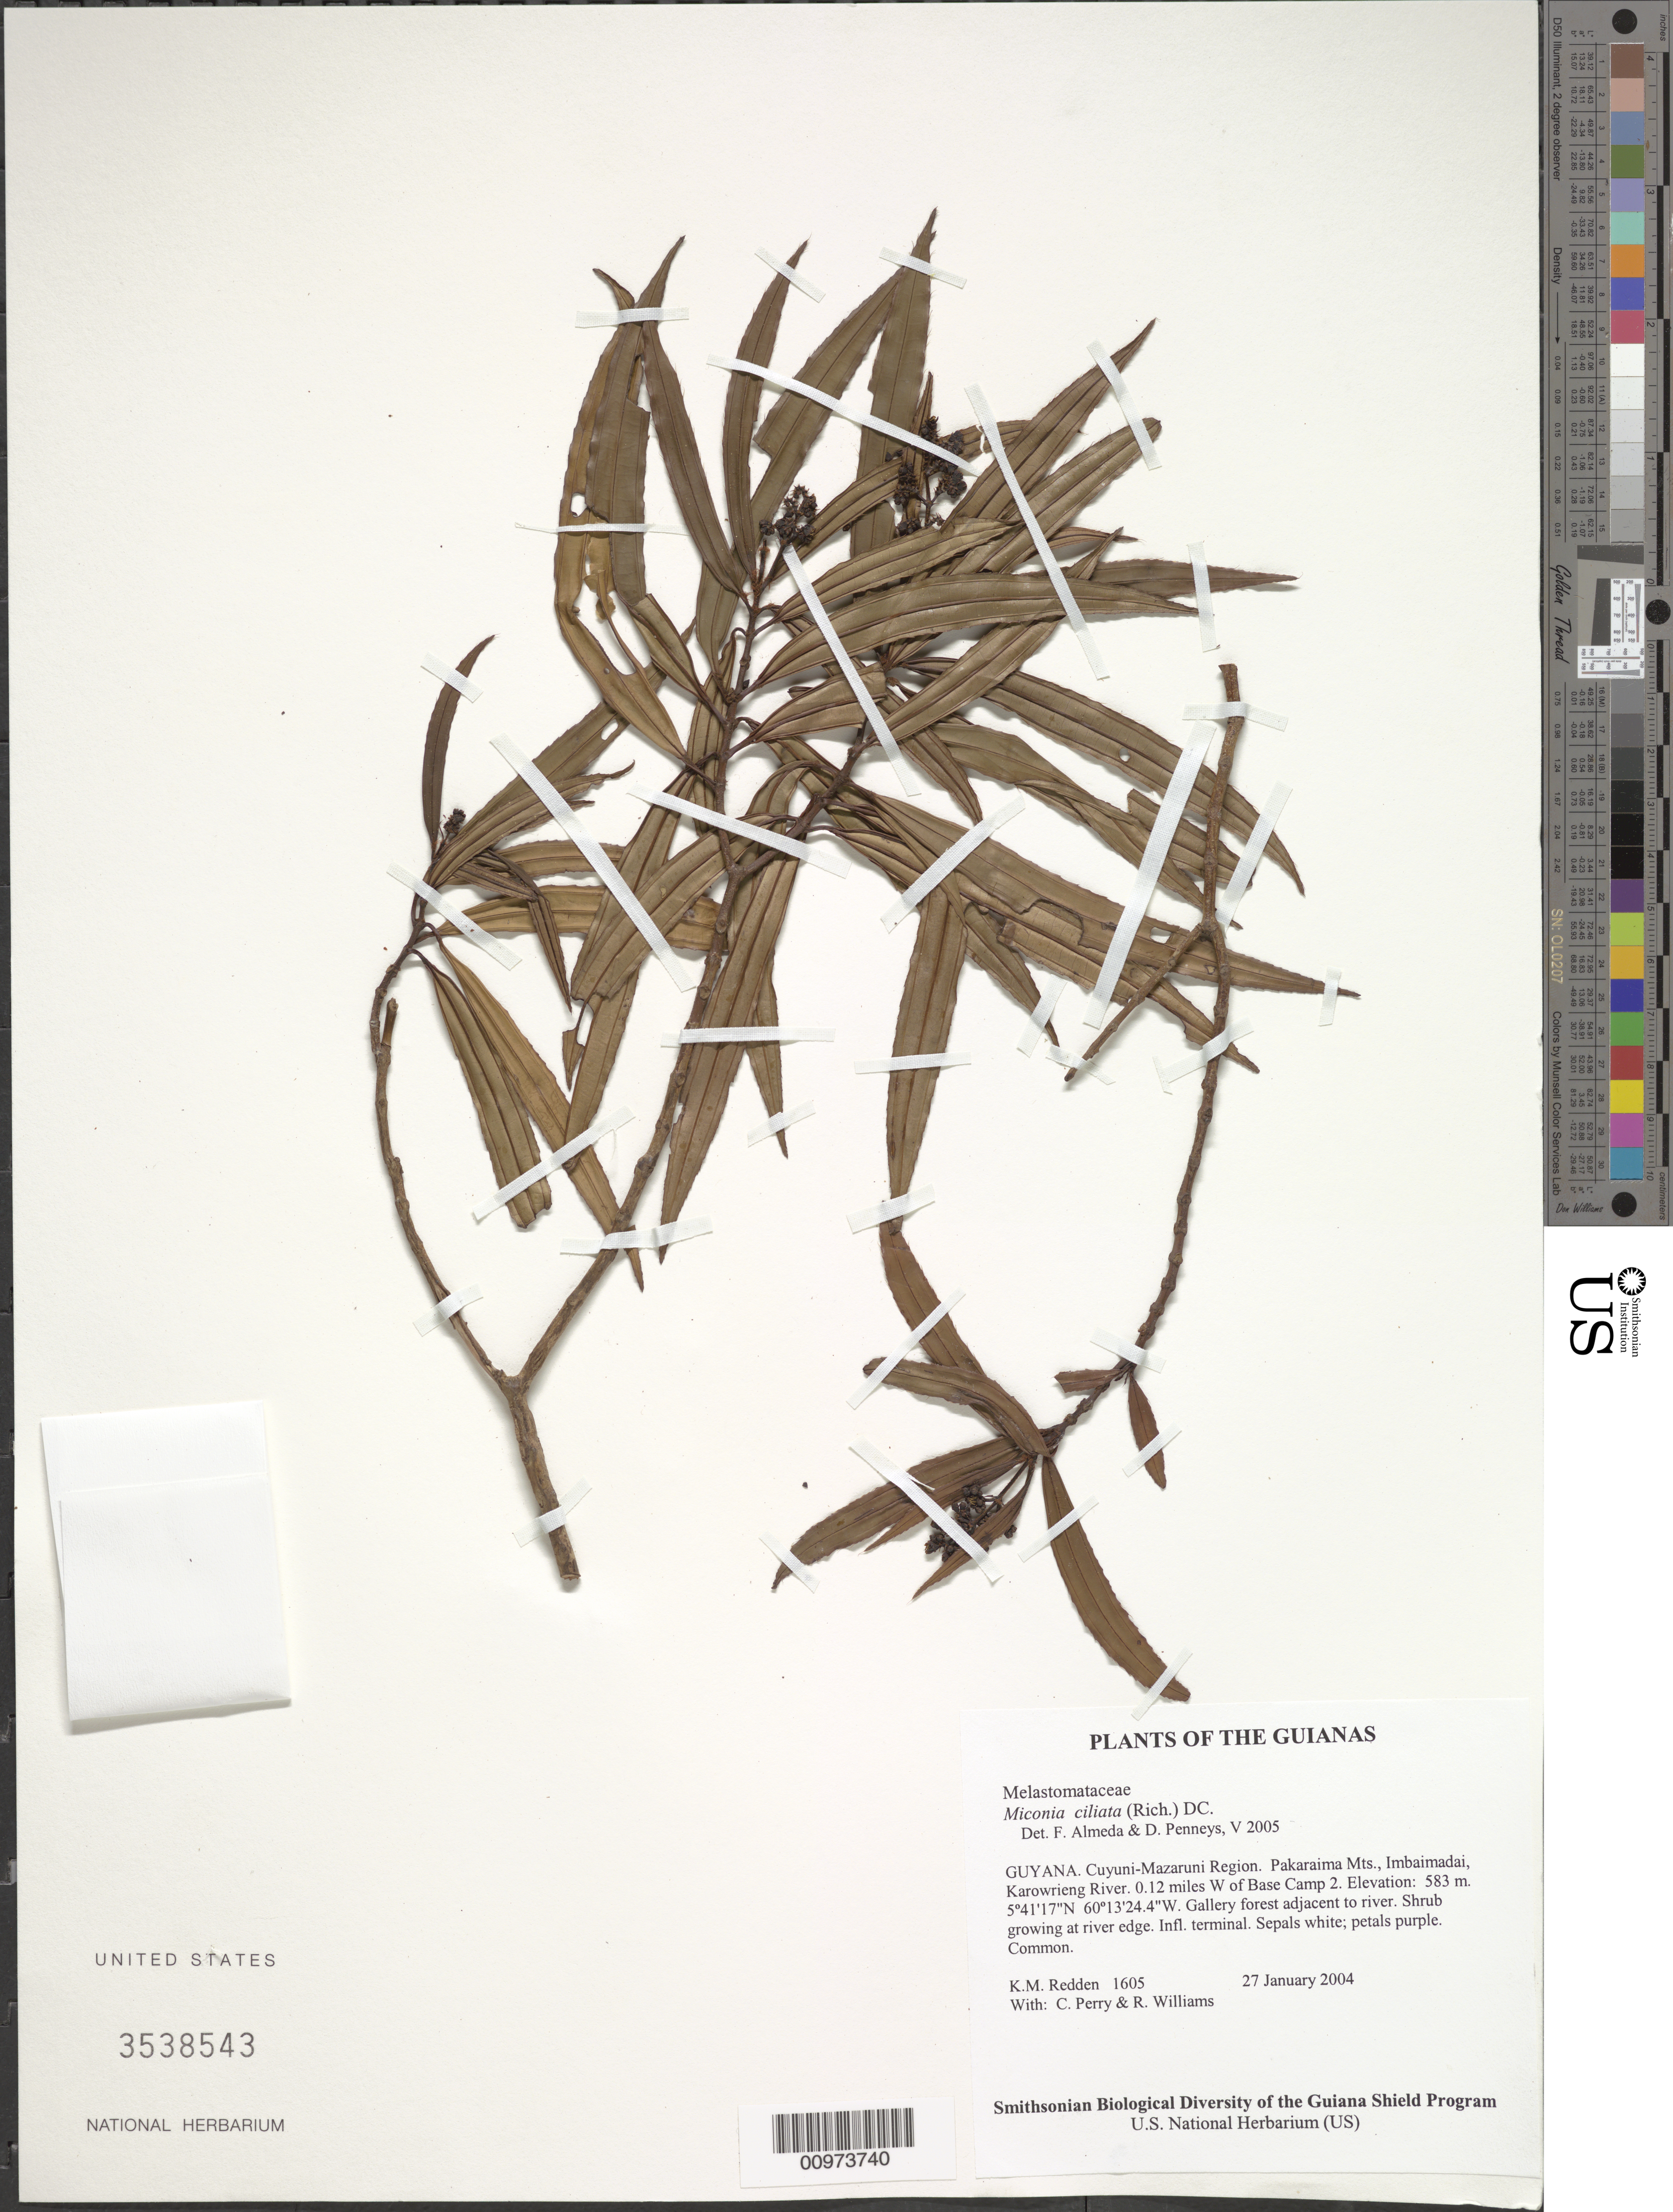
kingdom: Plantae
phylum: Tracheophyta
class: Magnoliopsida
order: Myrtales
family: Melastomataceae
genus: Miconia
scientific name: Miconia ciliata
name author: (Rich.) DC.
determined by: Almeda, F.; Penneys, D. S.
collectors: K. M. Redden, C. Perry & R. Williams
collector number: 1605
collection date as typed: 27 January 2004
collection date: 2004-01-27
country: Guyana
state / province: Cuyuni-Mazaruni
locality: Pakaraima Mts., Imbaimadai, Karowrieng River. 0.12 miles W of Base Camp 2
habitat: Gallery forest adjacent to river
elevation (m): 583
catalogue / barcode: US 3538543